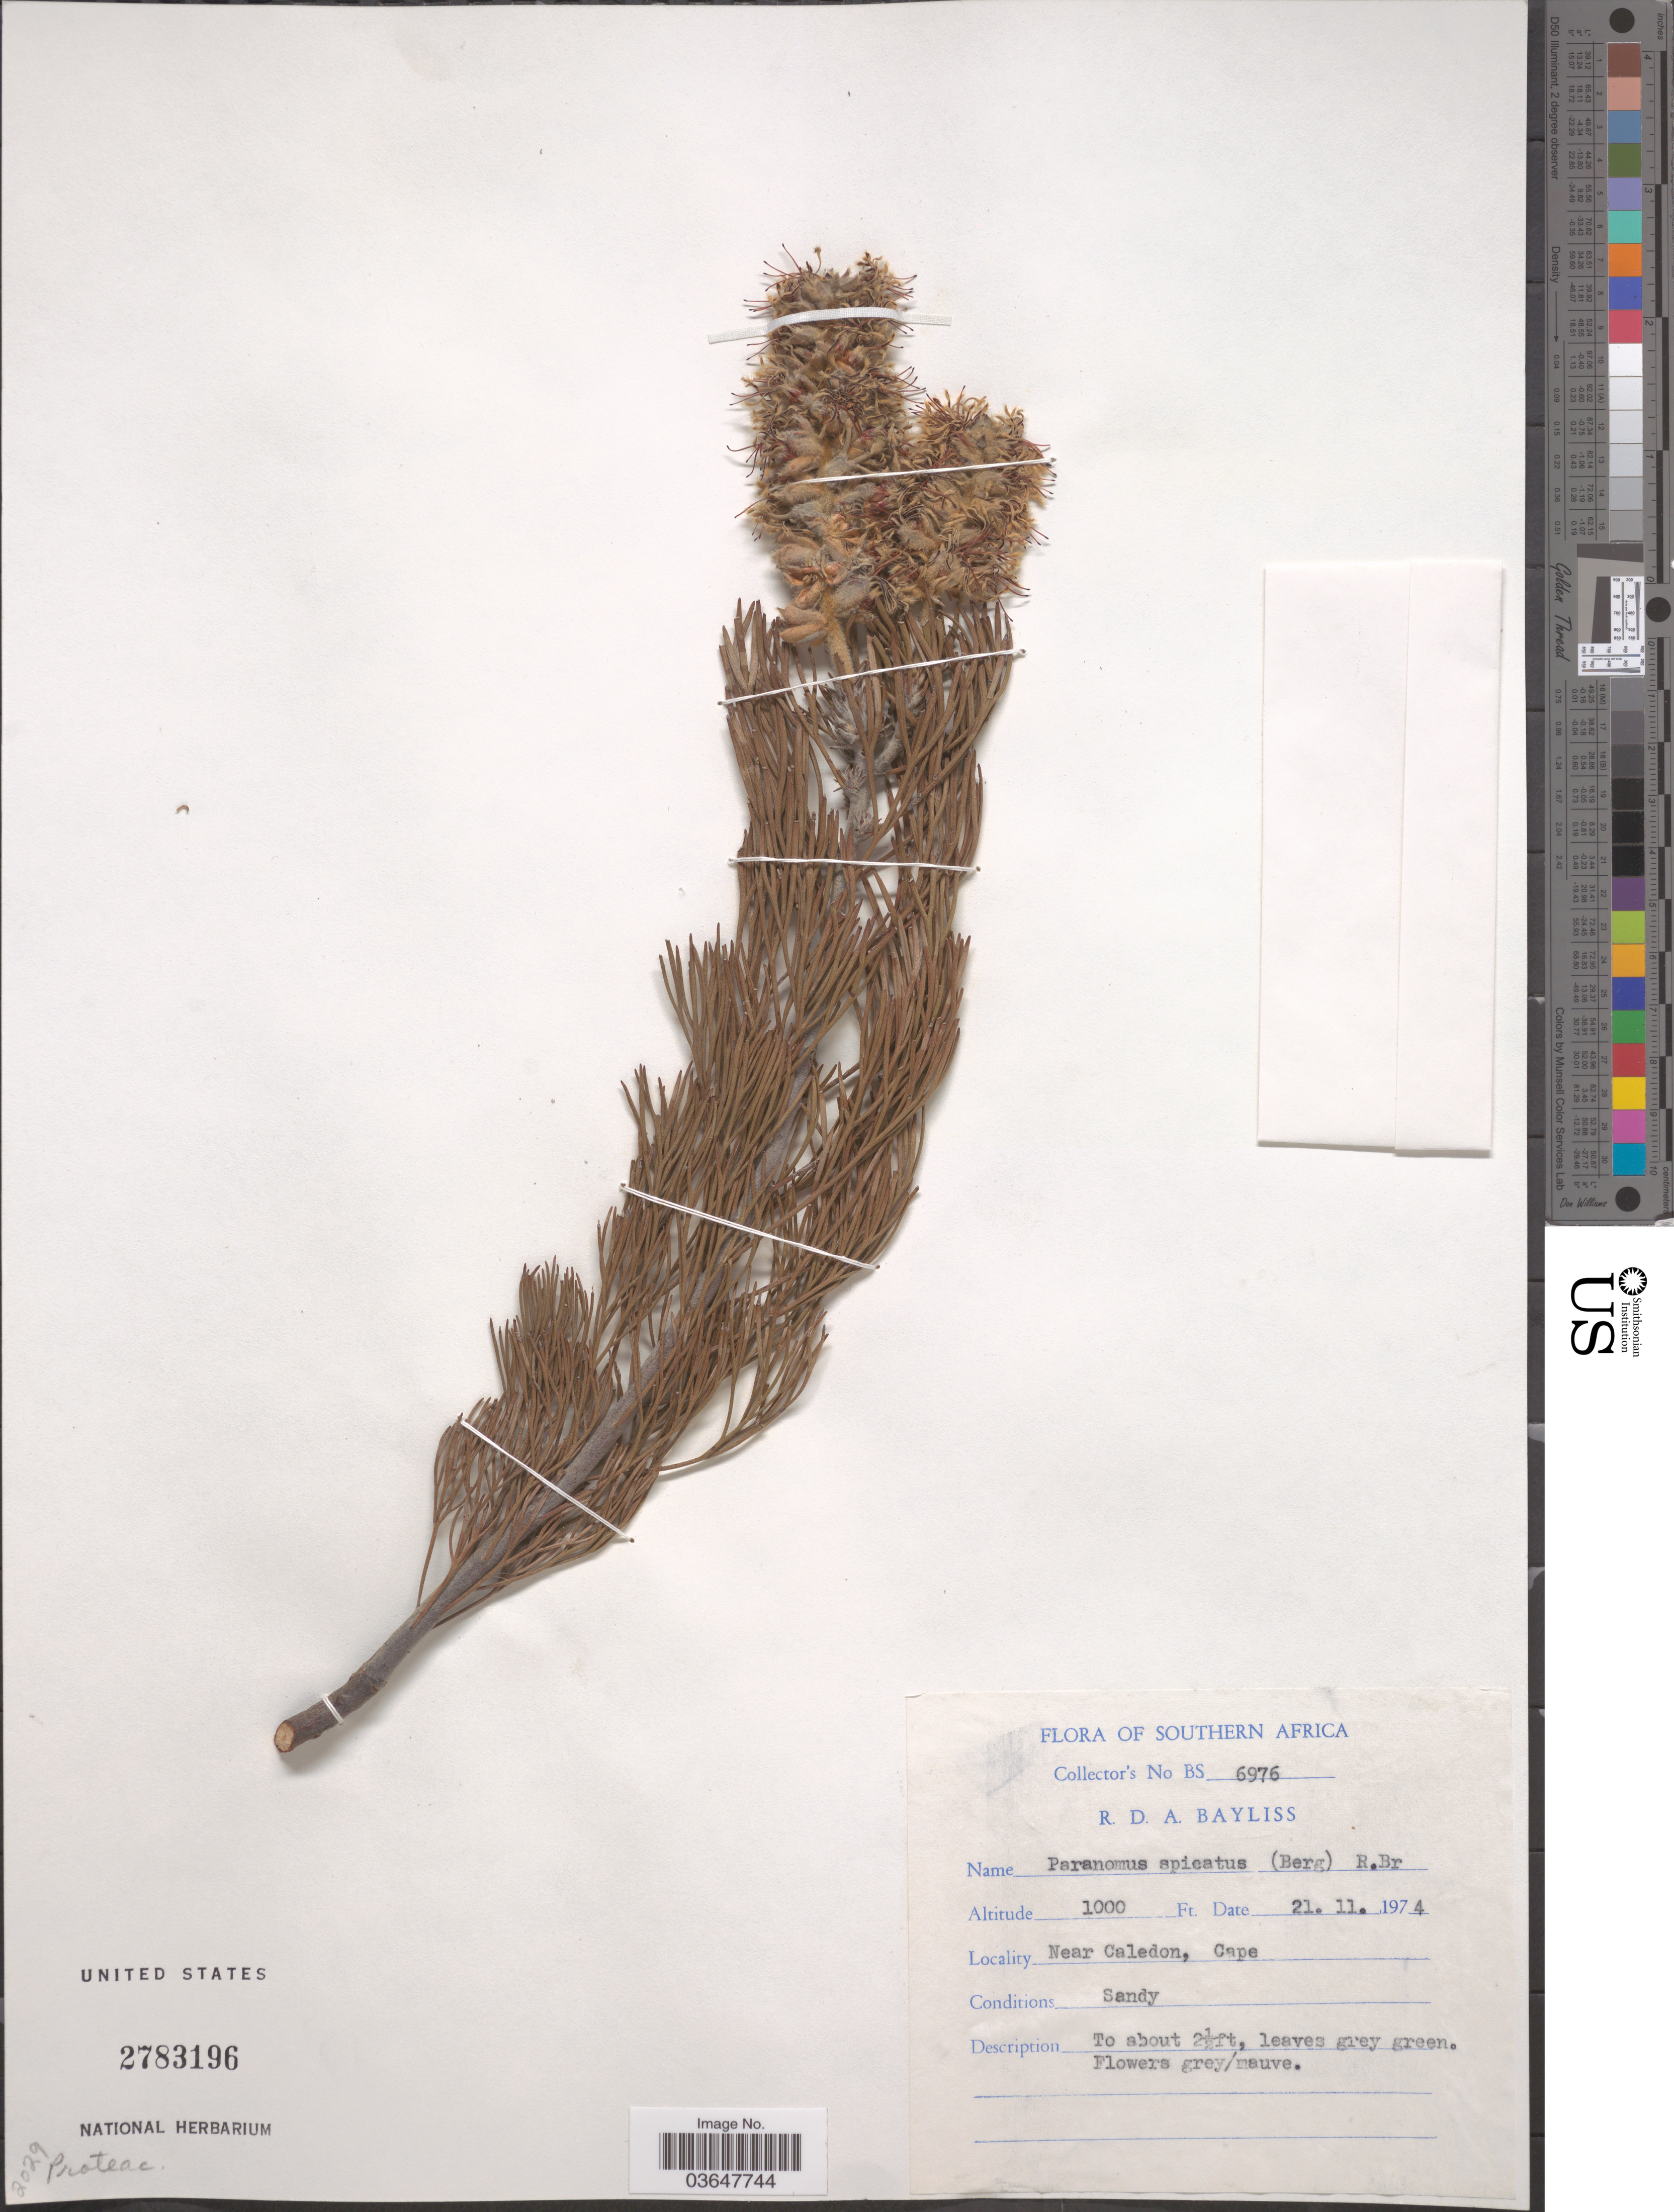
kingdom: Plantae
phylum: Tracheophyta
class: Magnoliopsida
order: Proteales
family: Proteaceae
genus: Paranomus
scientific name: Paranomus spicatus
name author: (Thunb.) Kuntze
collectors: R. Bayliss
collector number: BS 6976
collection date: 1974-11-21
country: South Africa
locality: Southern Africa. Near Caledon, Cape.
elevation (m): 305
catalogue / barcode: US 2783196